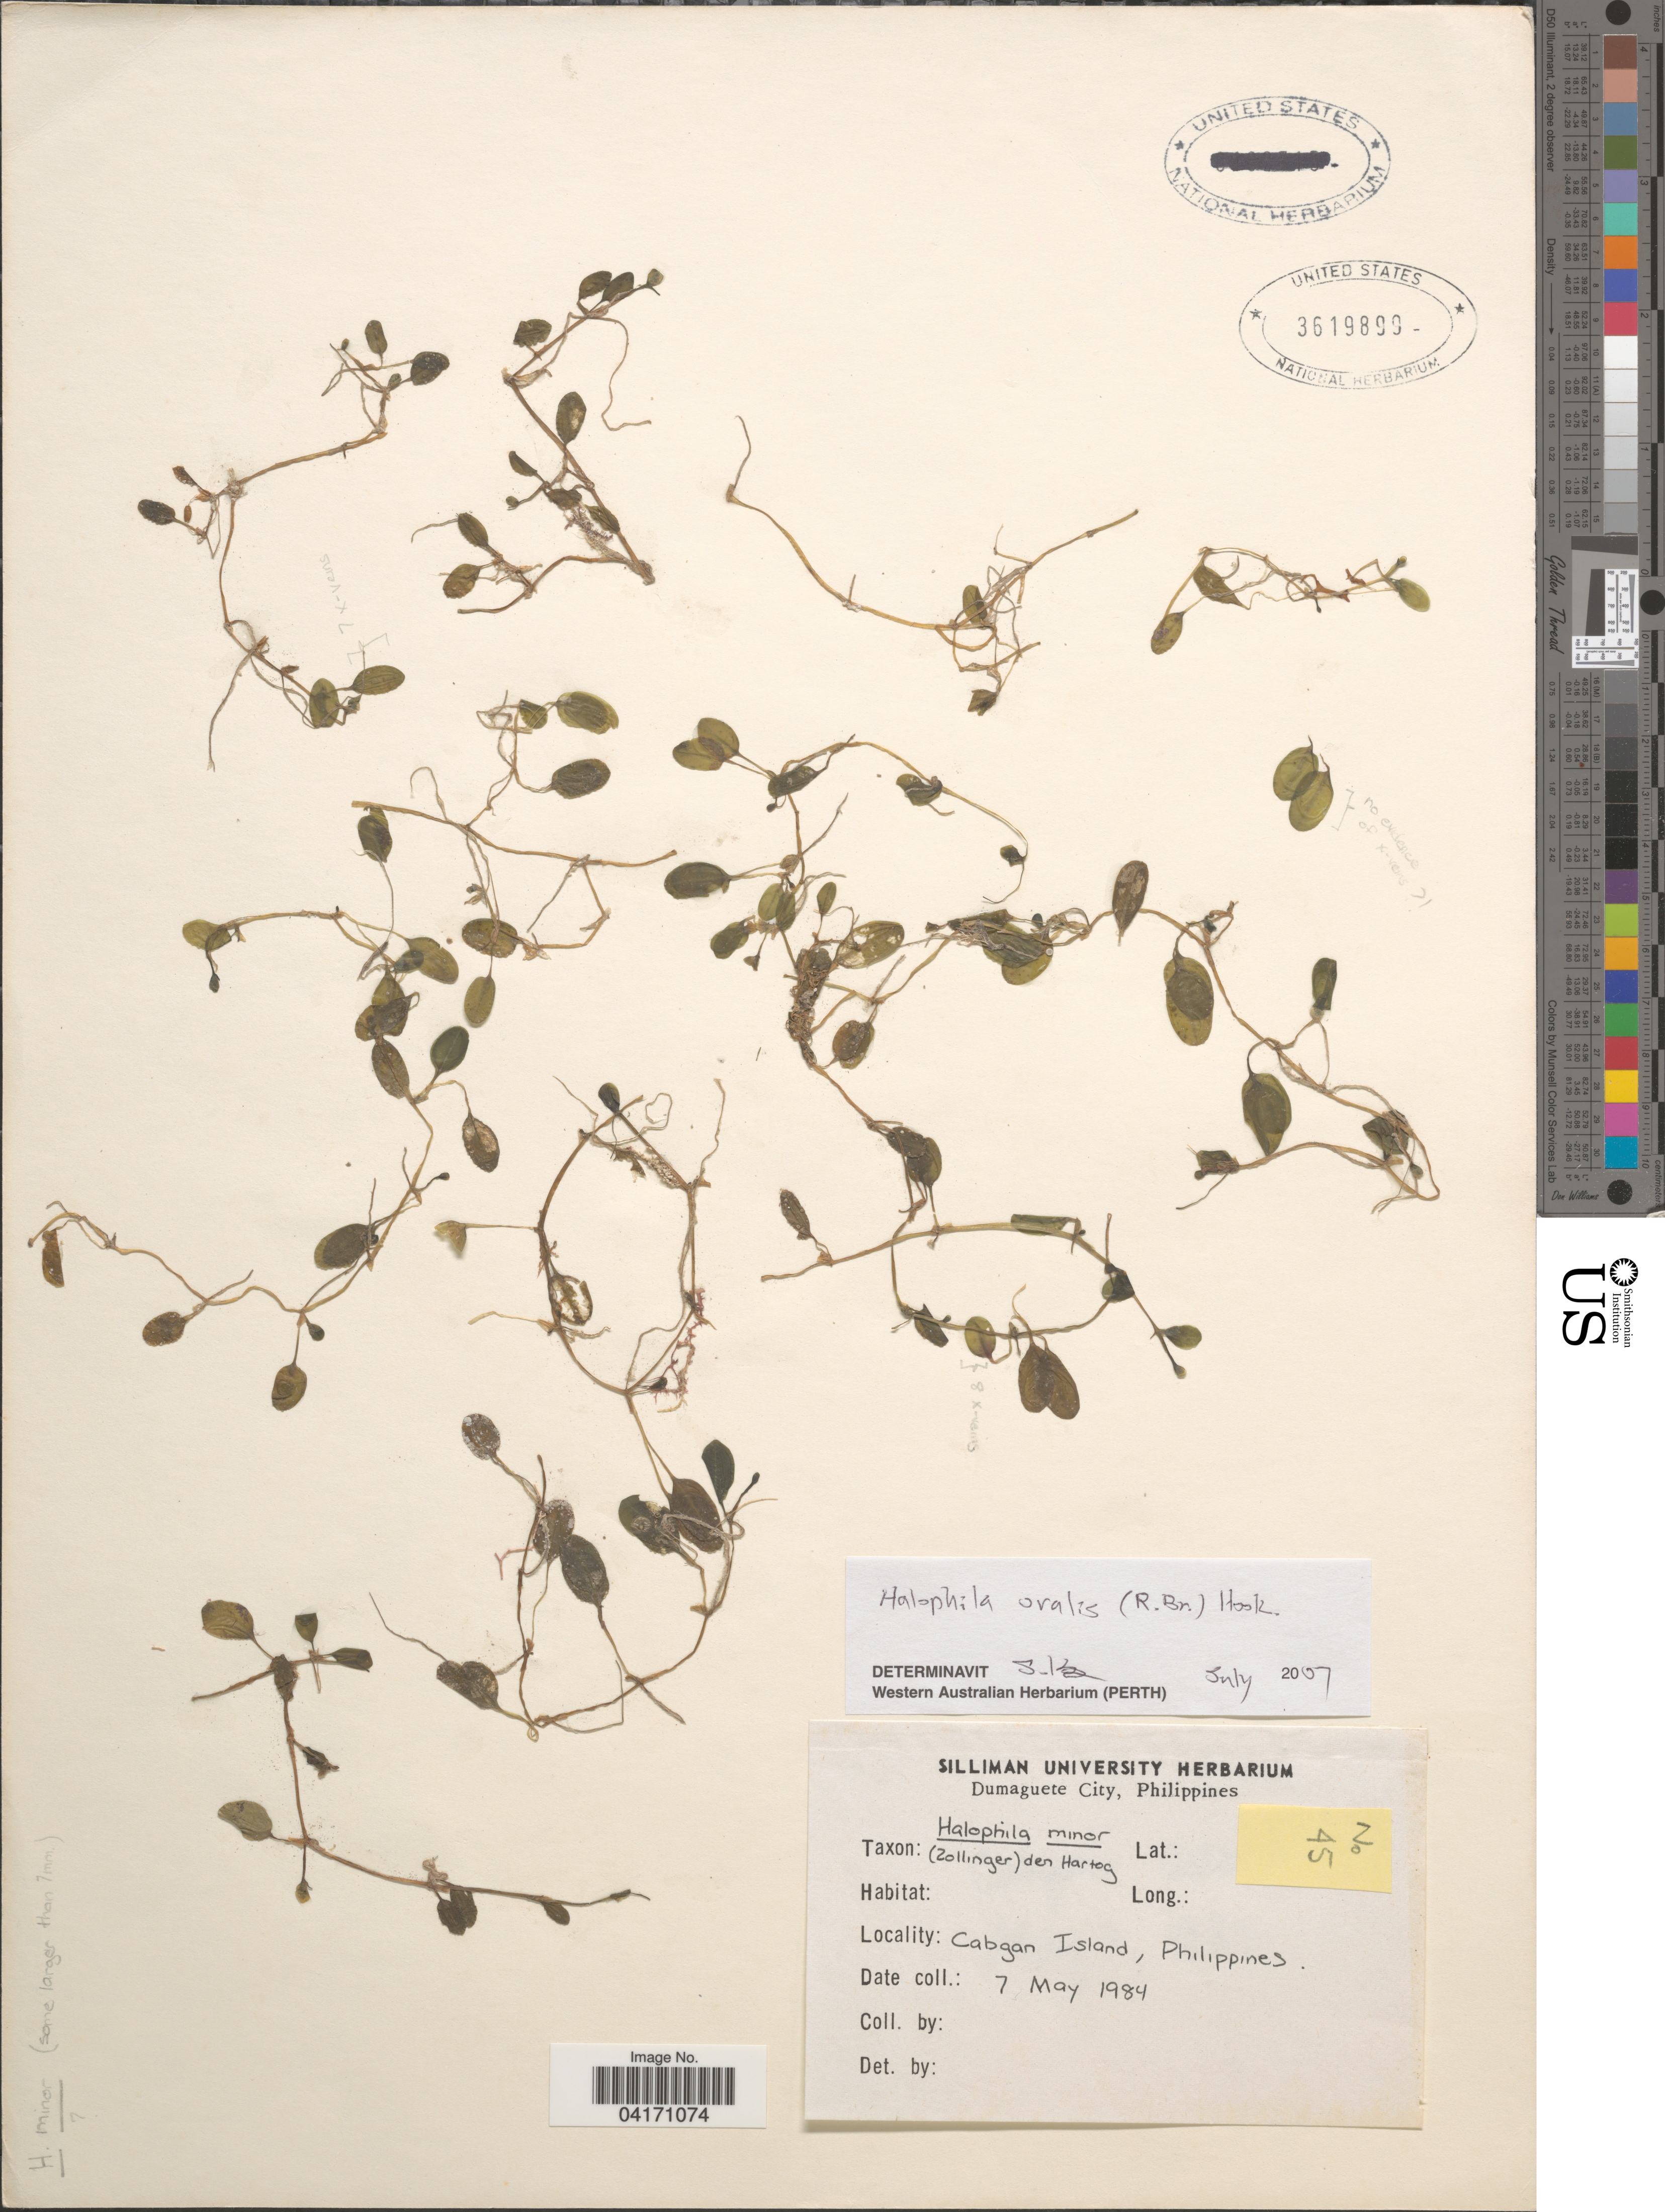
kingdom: Plantae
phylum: Tracheophyta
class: Liliopsida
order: Alismatales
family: Hydrocharitaceae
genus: Halophila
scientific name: Halophila minor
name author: (Zoll.) Hartog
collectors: Ex herb. Silliman University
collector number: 45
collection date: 1984-05-07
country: Philippines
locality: Cabgan Island.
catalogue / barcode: US 3619899